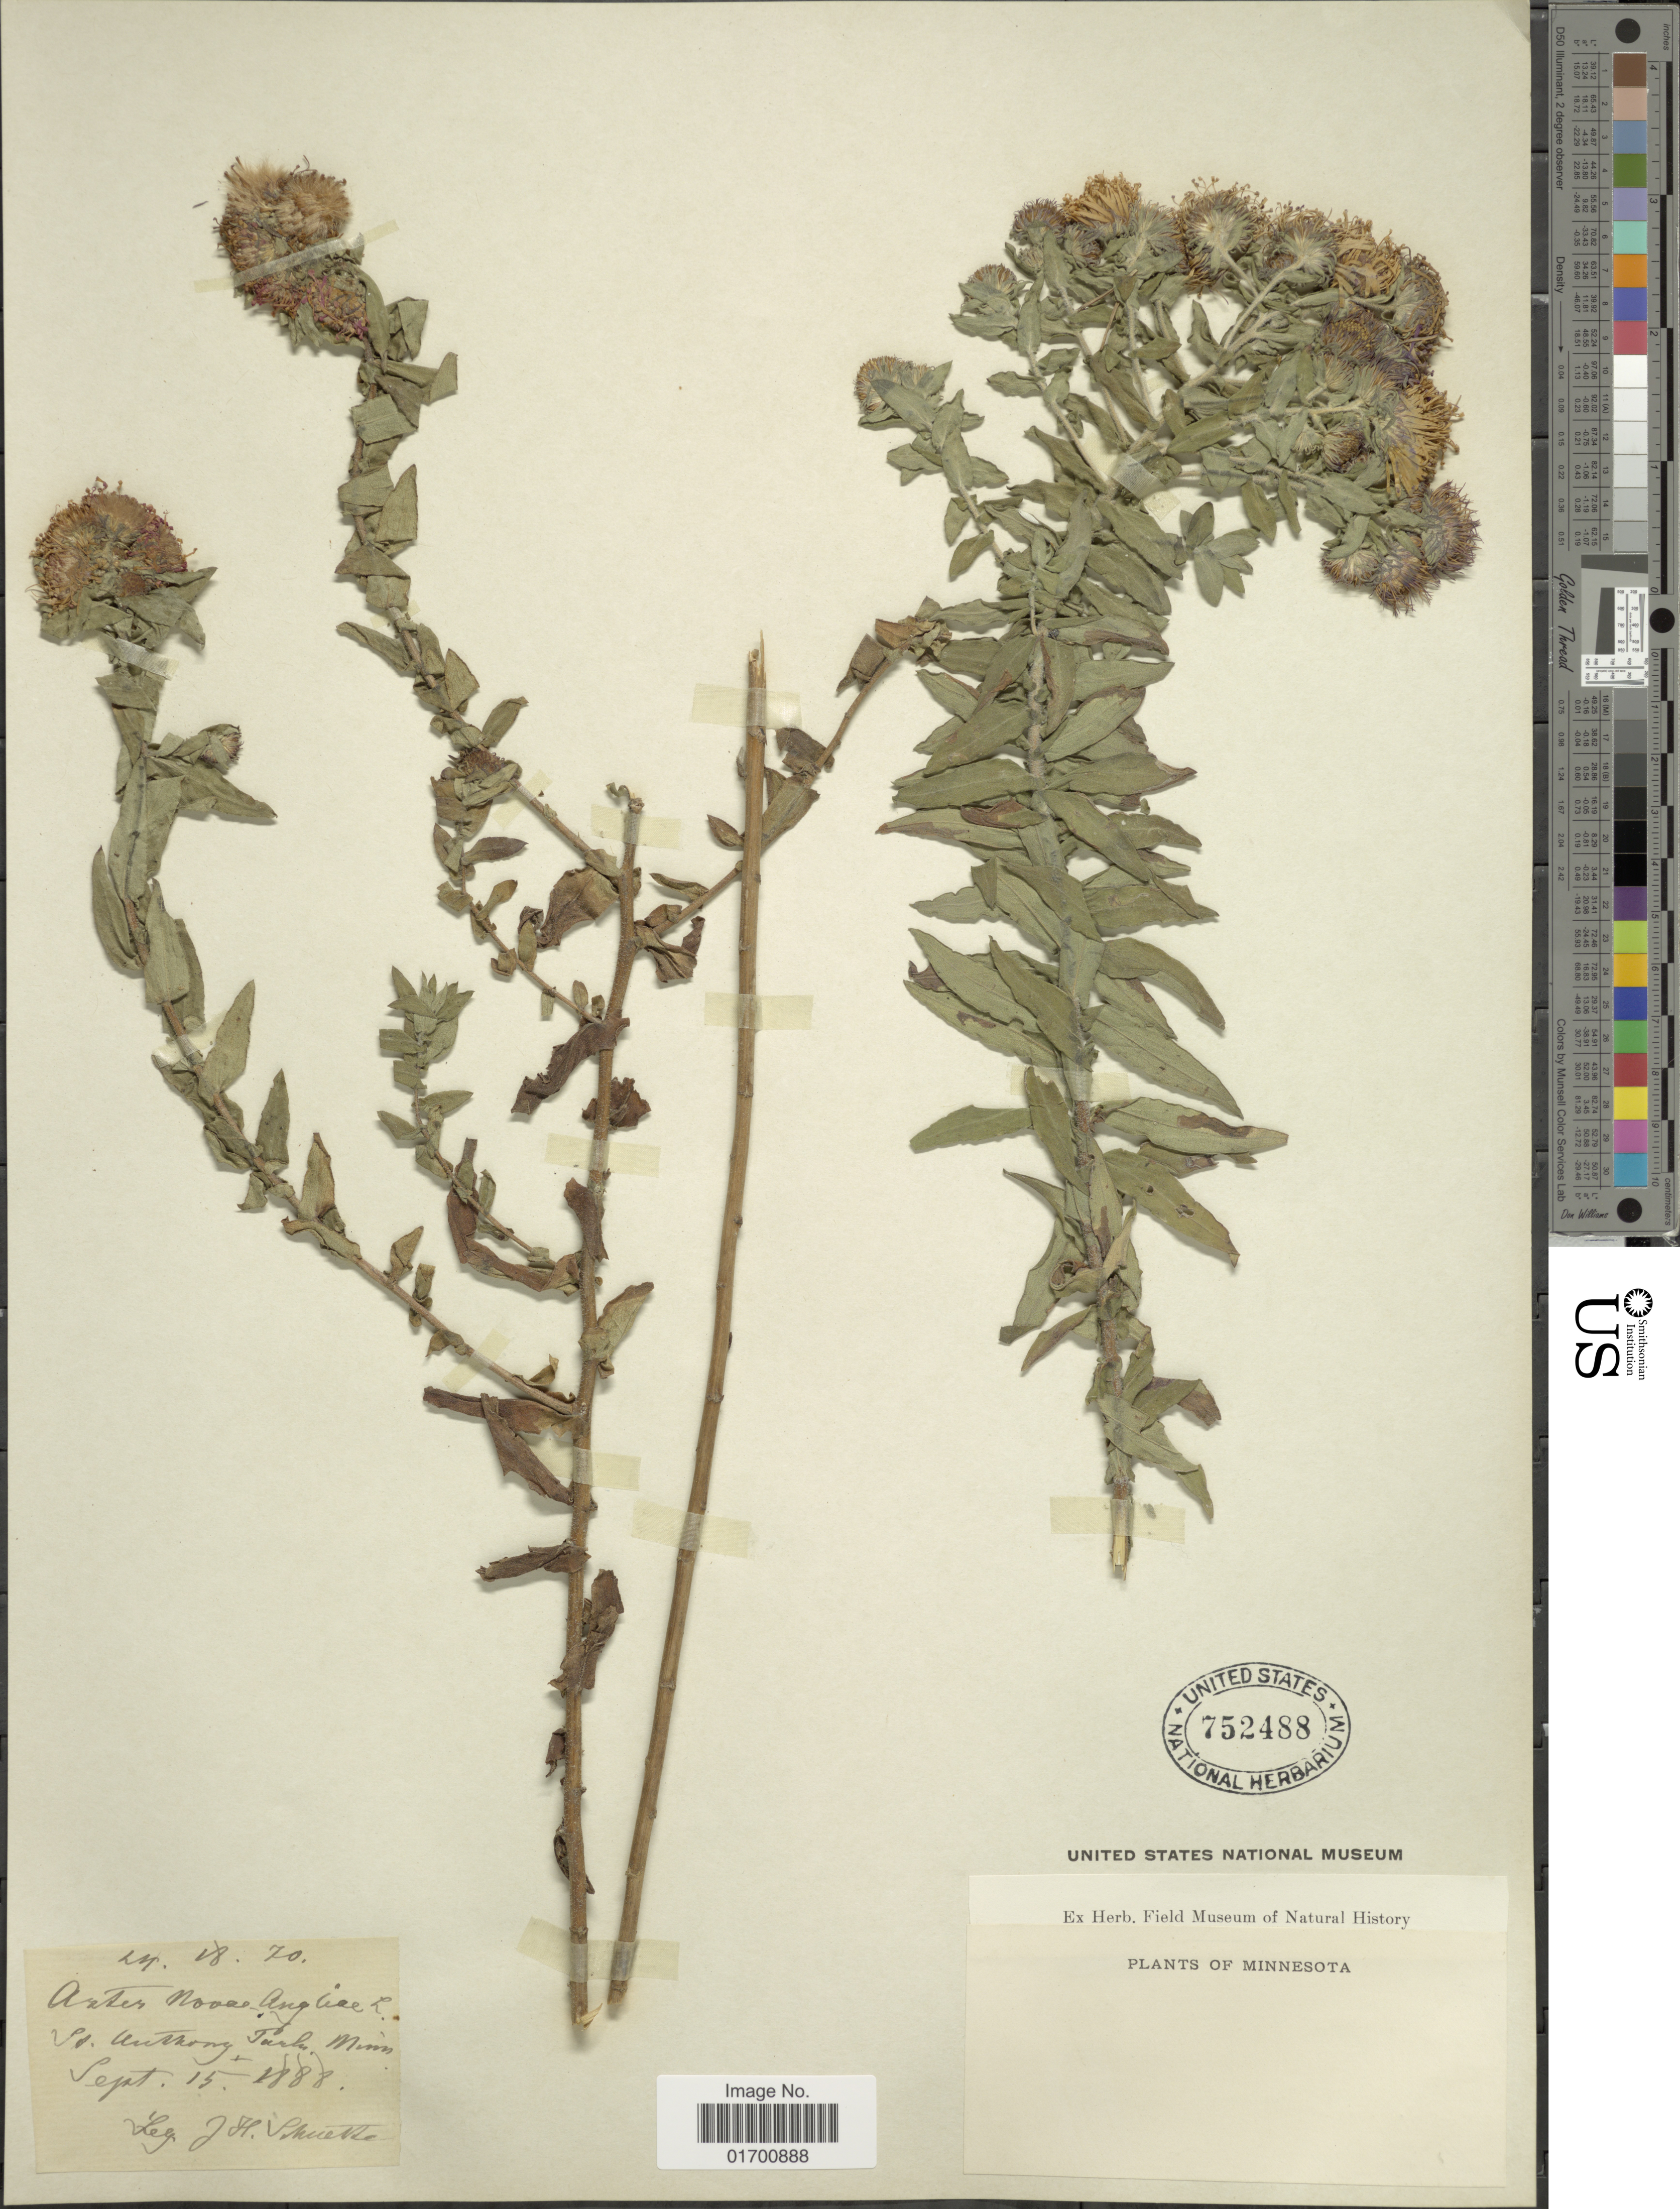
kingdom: Plantae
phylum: Tracheophyta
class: Magnoliopsida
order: Asterales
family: Asteraceae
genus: Symphyotrichum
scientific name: Symphyotrichum novae-angliae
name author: (L.) G.L. Nesom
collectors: J. H. Schuette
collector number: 1870?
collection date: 1888-09-15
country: United States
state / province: Minnesota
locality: So. Unthronh, Turkm, Minn.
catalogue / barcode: US 752488